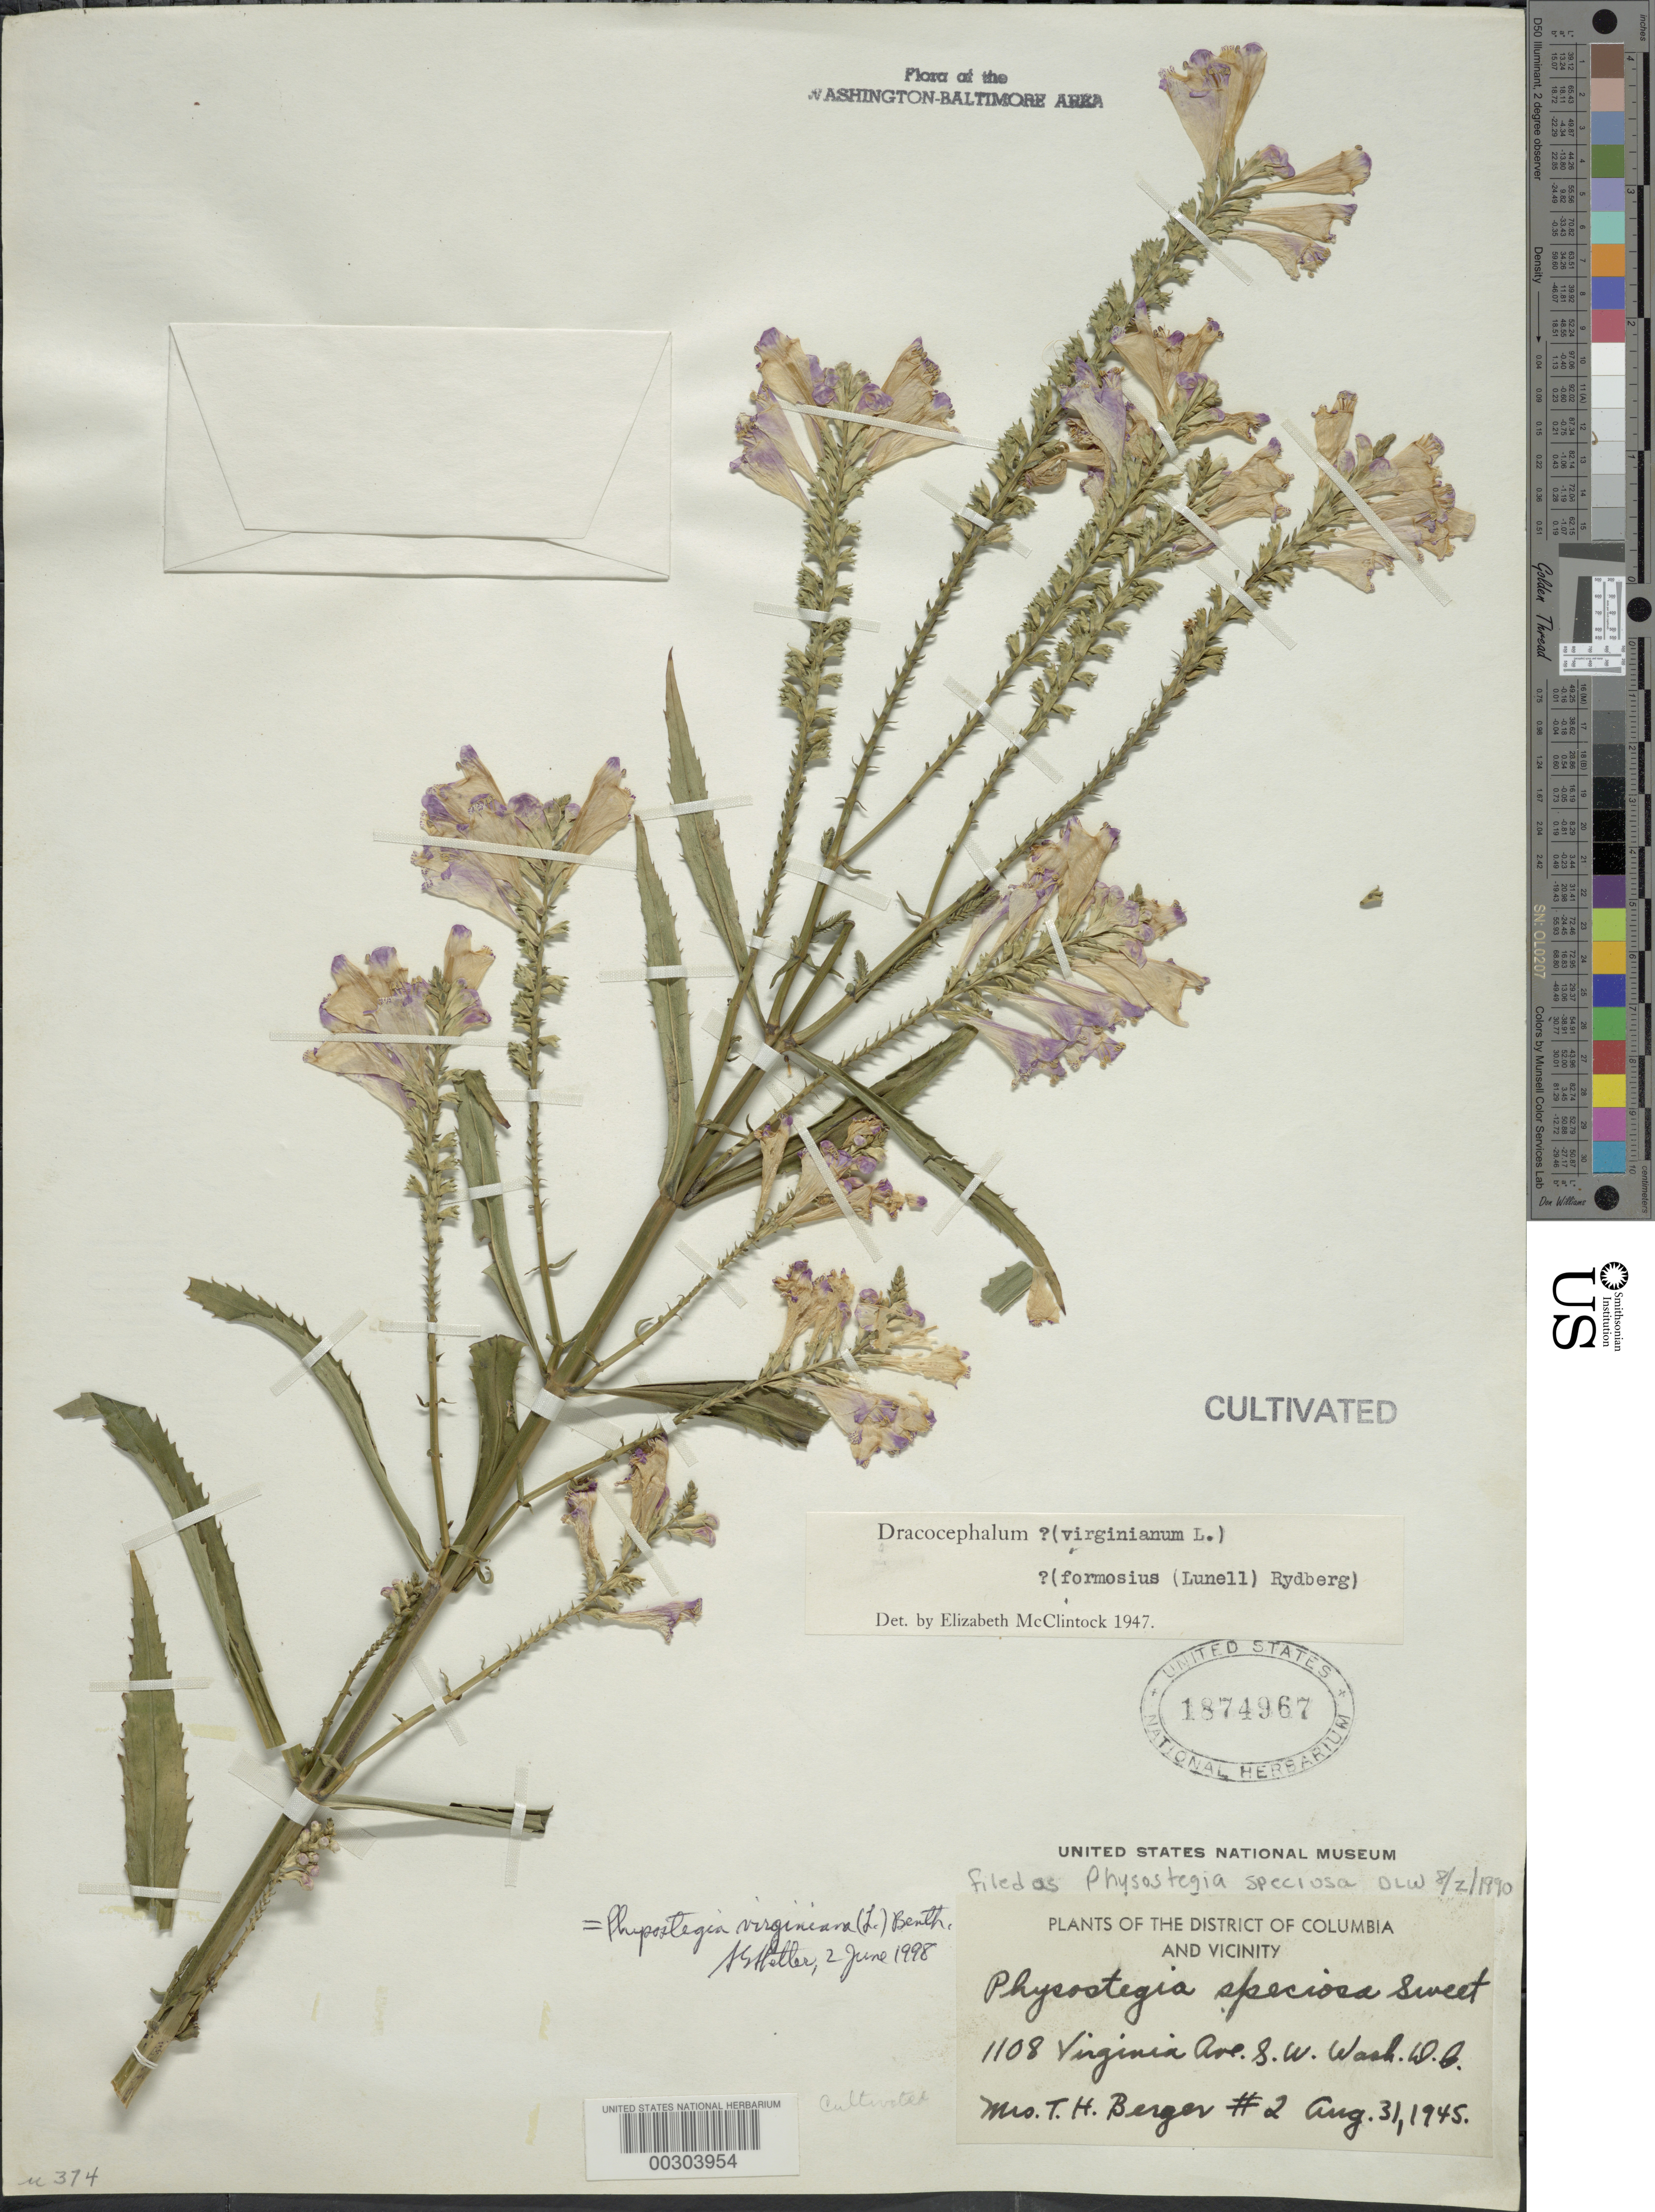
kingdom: Plantae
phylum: Tracheophyta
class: Magnoliopsida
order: Lamiales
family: Lamiaceae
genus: Physostegia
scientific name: Physostegia virginiana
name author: (L.) Benth.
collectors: T. Berger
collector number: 2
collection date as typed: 31 Aug 1945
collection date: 1945-08-31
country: United States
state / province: District of Columbia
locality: Washington, 1108 Virginia Ave SW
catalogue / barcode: US 1874967